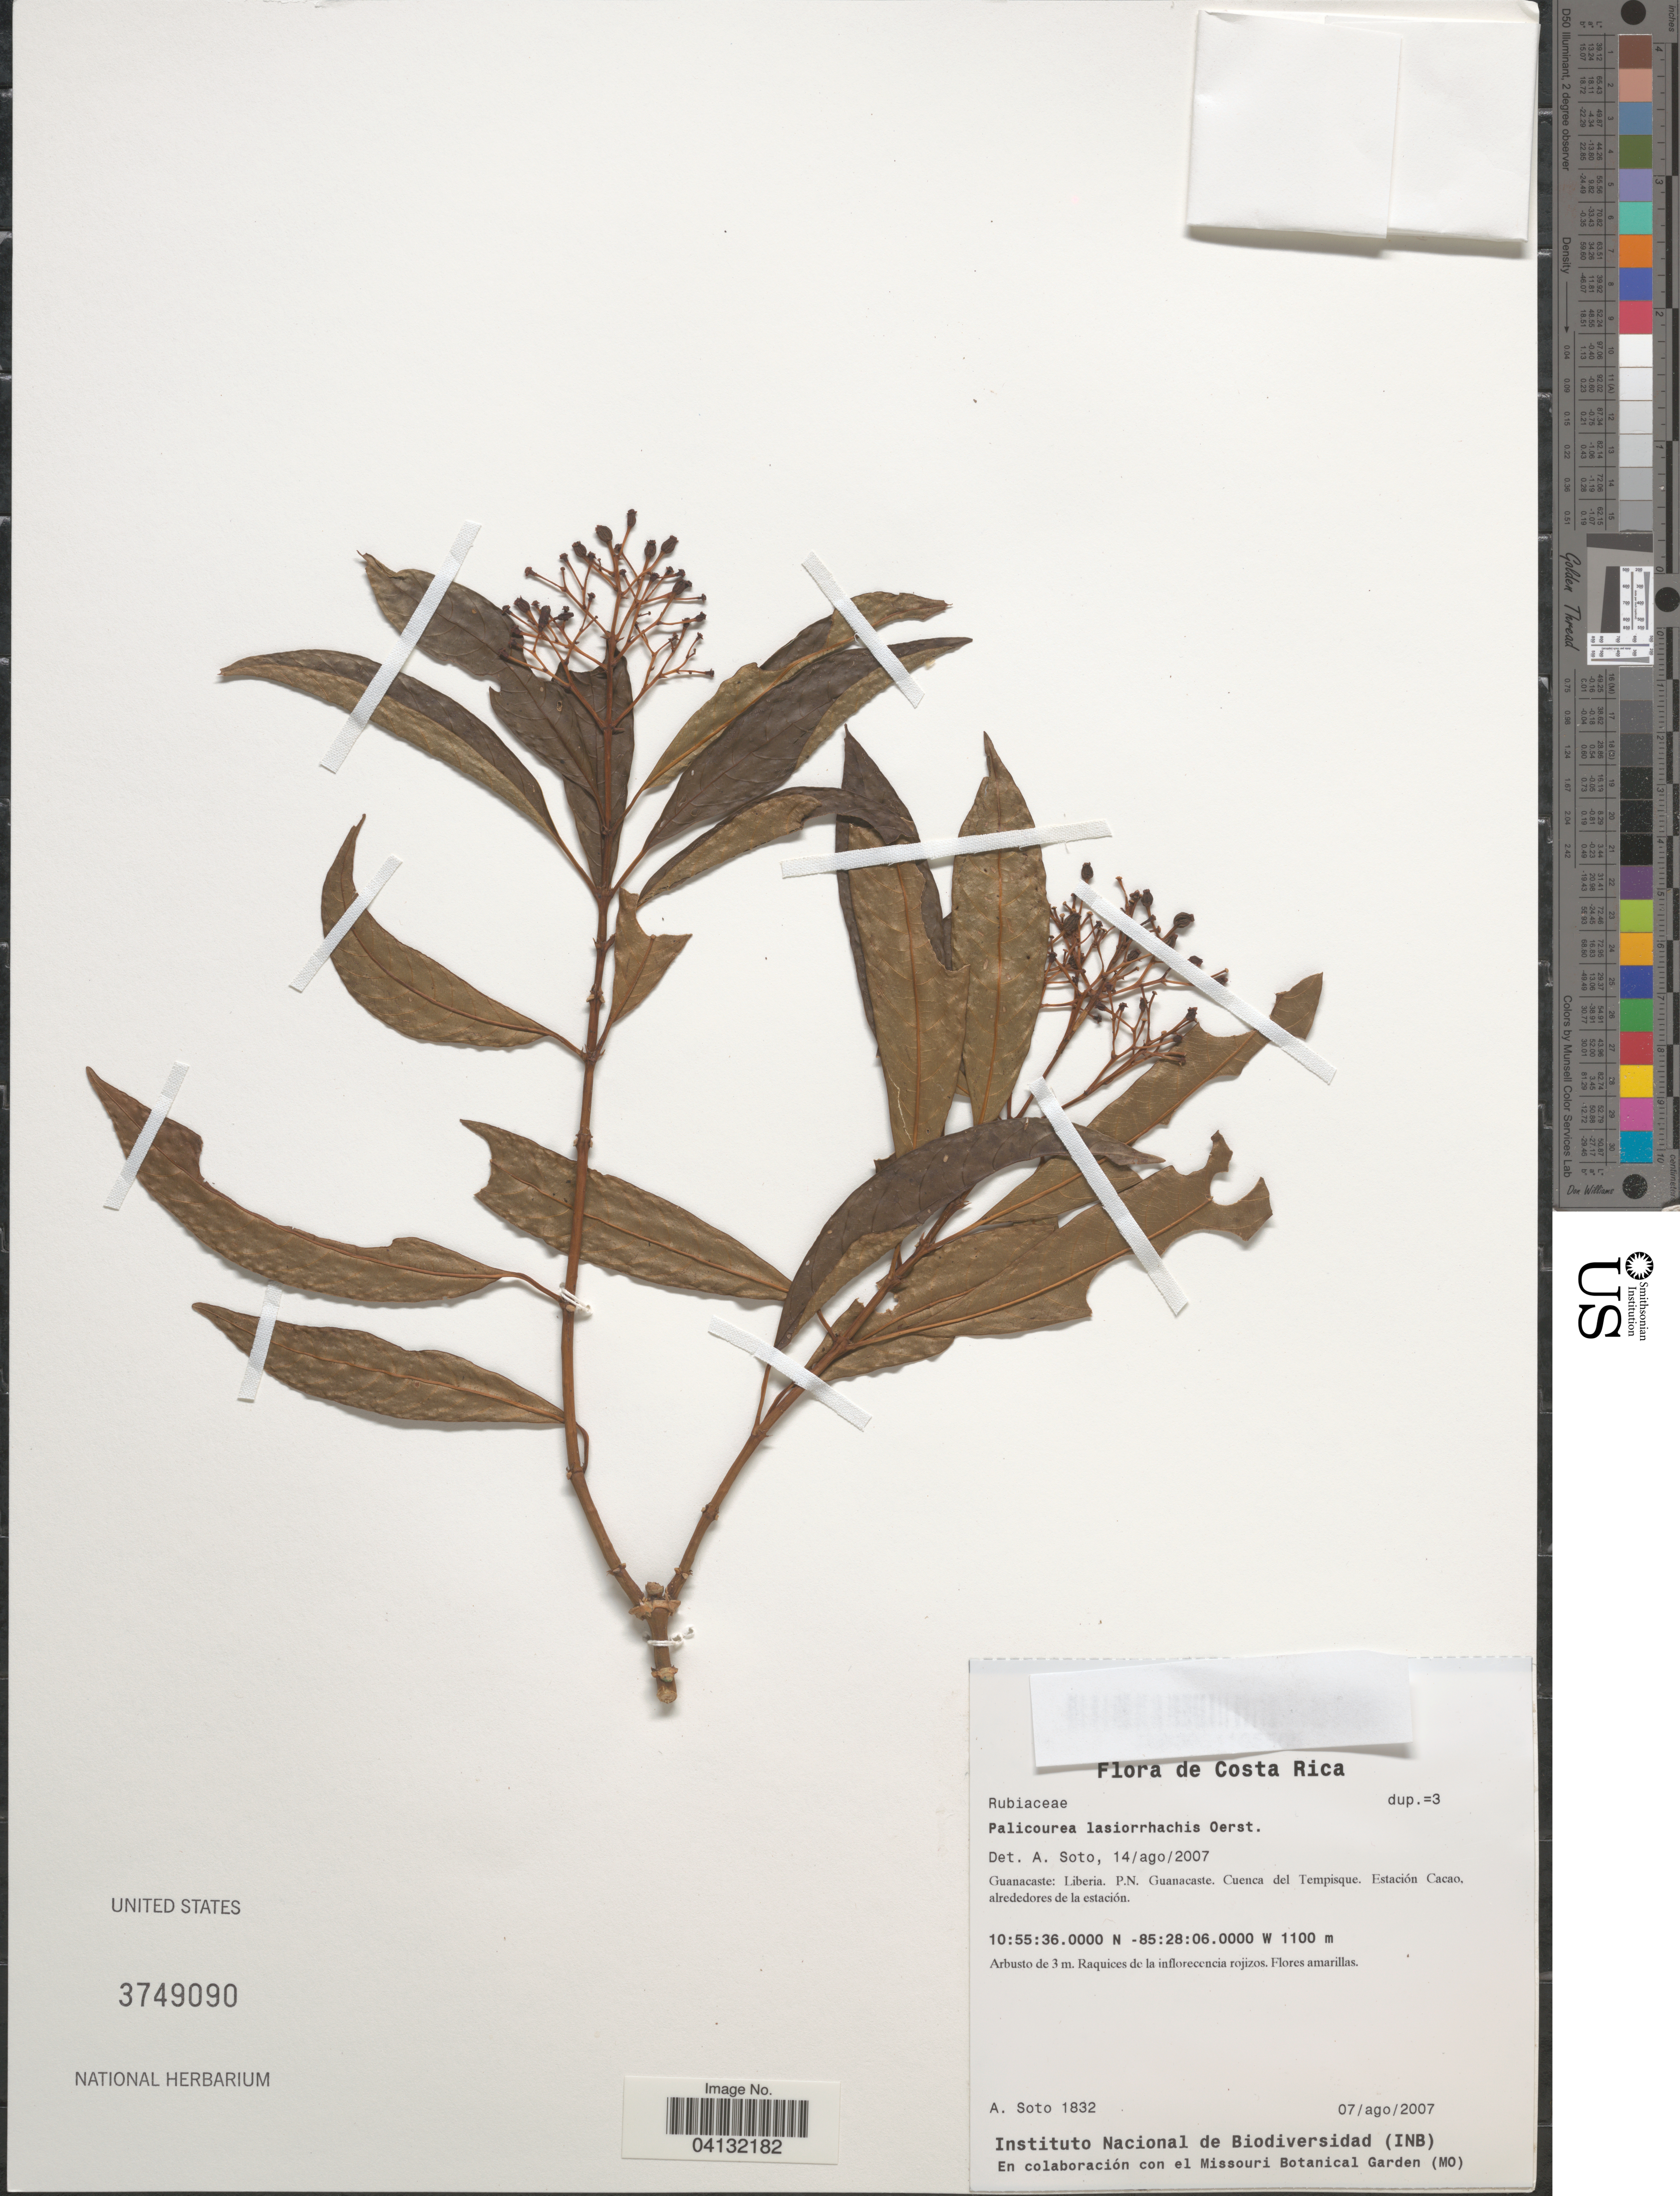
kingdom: Plantae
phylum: Tracheophyta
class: Magnoliopsida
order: Gentianales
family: Rubiaceae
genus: Palicourea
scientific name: Palicourea lasiorrhachis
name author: Oerst.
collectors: A. Soto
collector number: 1832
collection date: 2007-08-07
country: Costa Rica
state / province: Guanacaste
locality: Liberia. P.N. Guanacaste. Cuenca del Tempisque. Estación Cacao, alrededores de la estación.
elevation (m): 1100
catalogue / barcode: US 3749090